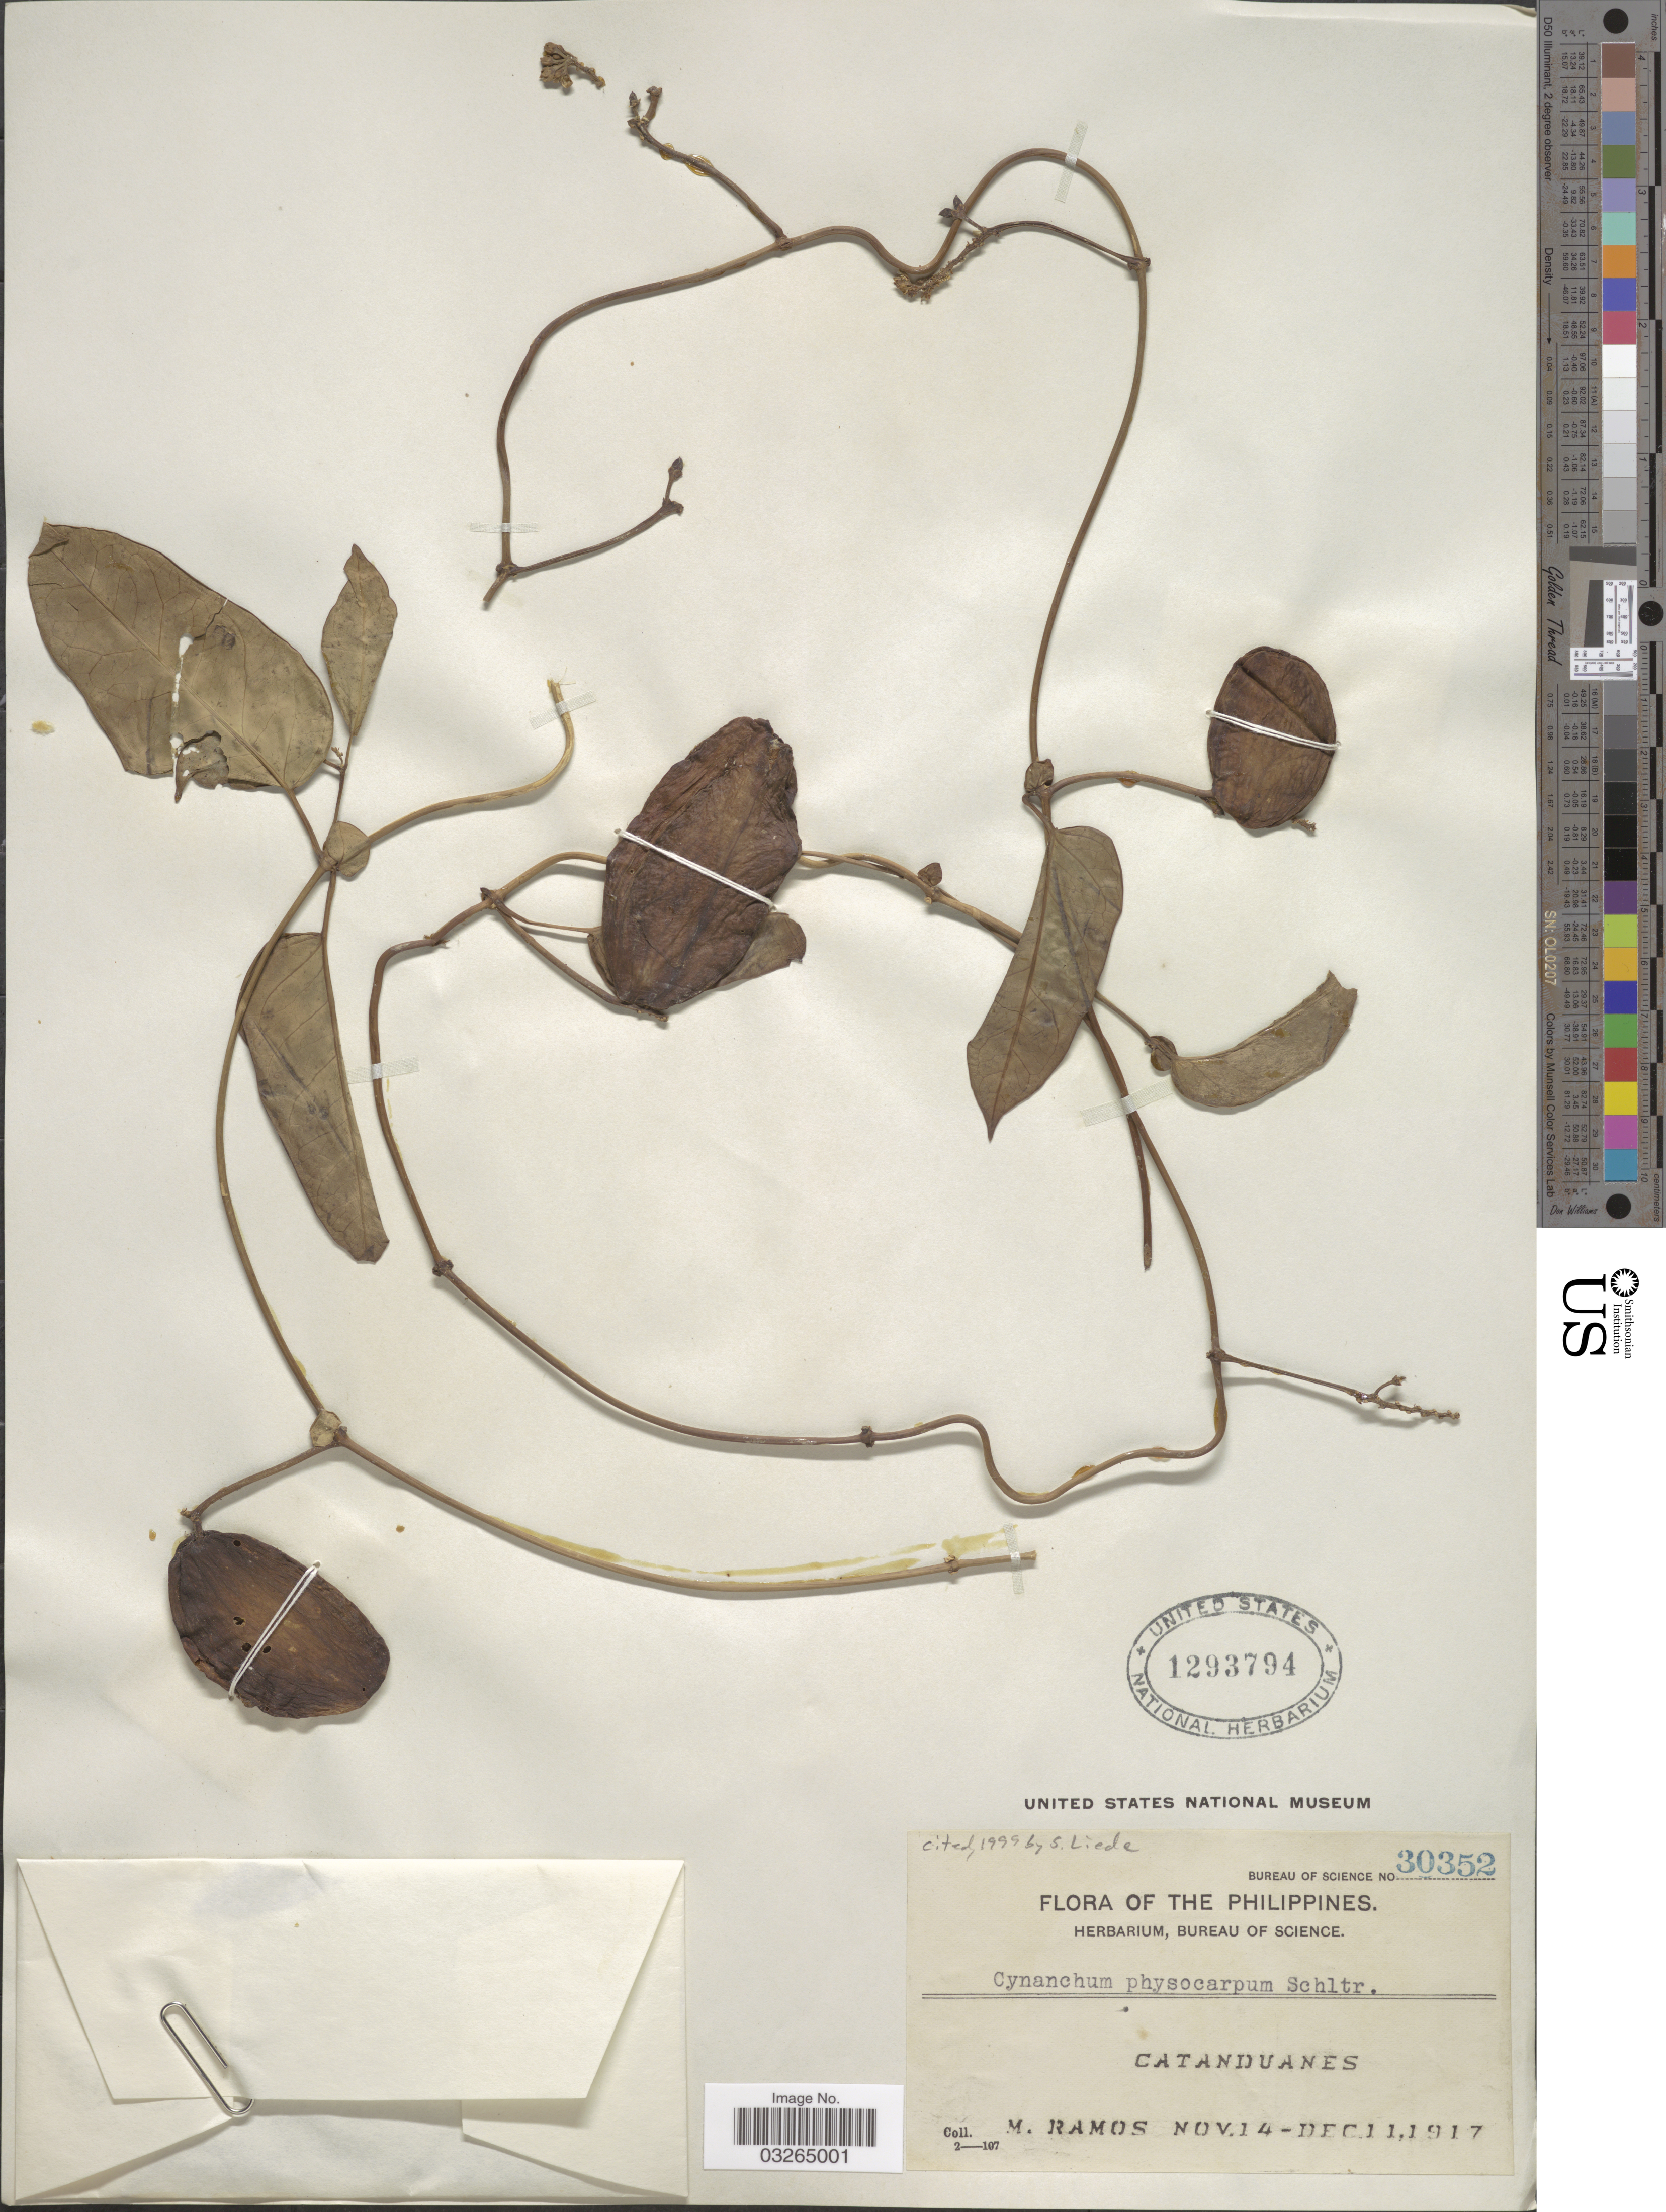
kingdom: Plantae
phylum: Tracheophyta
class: Magnoliopsida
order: Gentianales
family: Apocynaceae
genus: Cynanchum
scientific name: Cynanchum physocarpum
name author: Schltr.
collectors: M. Ramos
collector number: Bureau of Science 30352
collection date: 1917-11-14/1917-12-11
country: Philippines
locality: Catanduanes.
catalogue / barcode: US 1293794